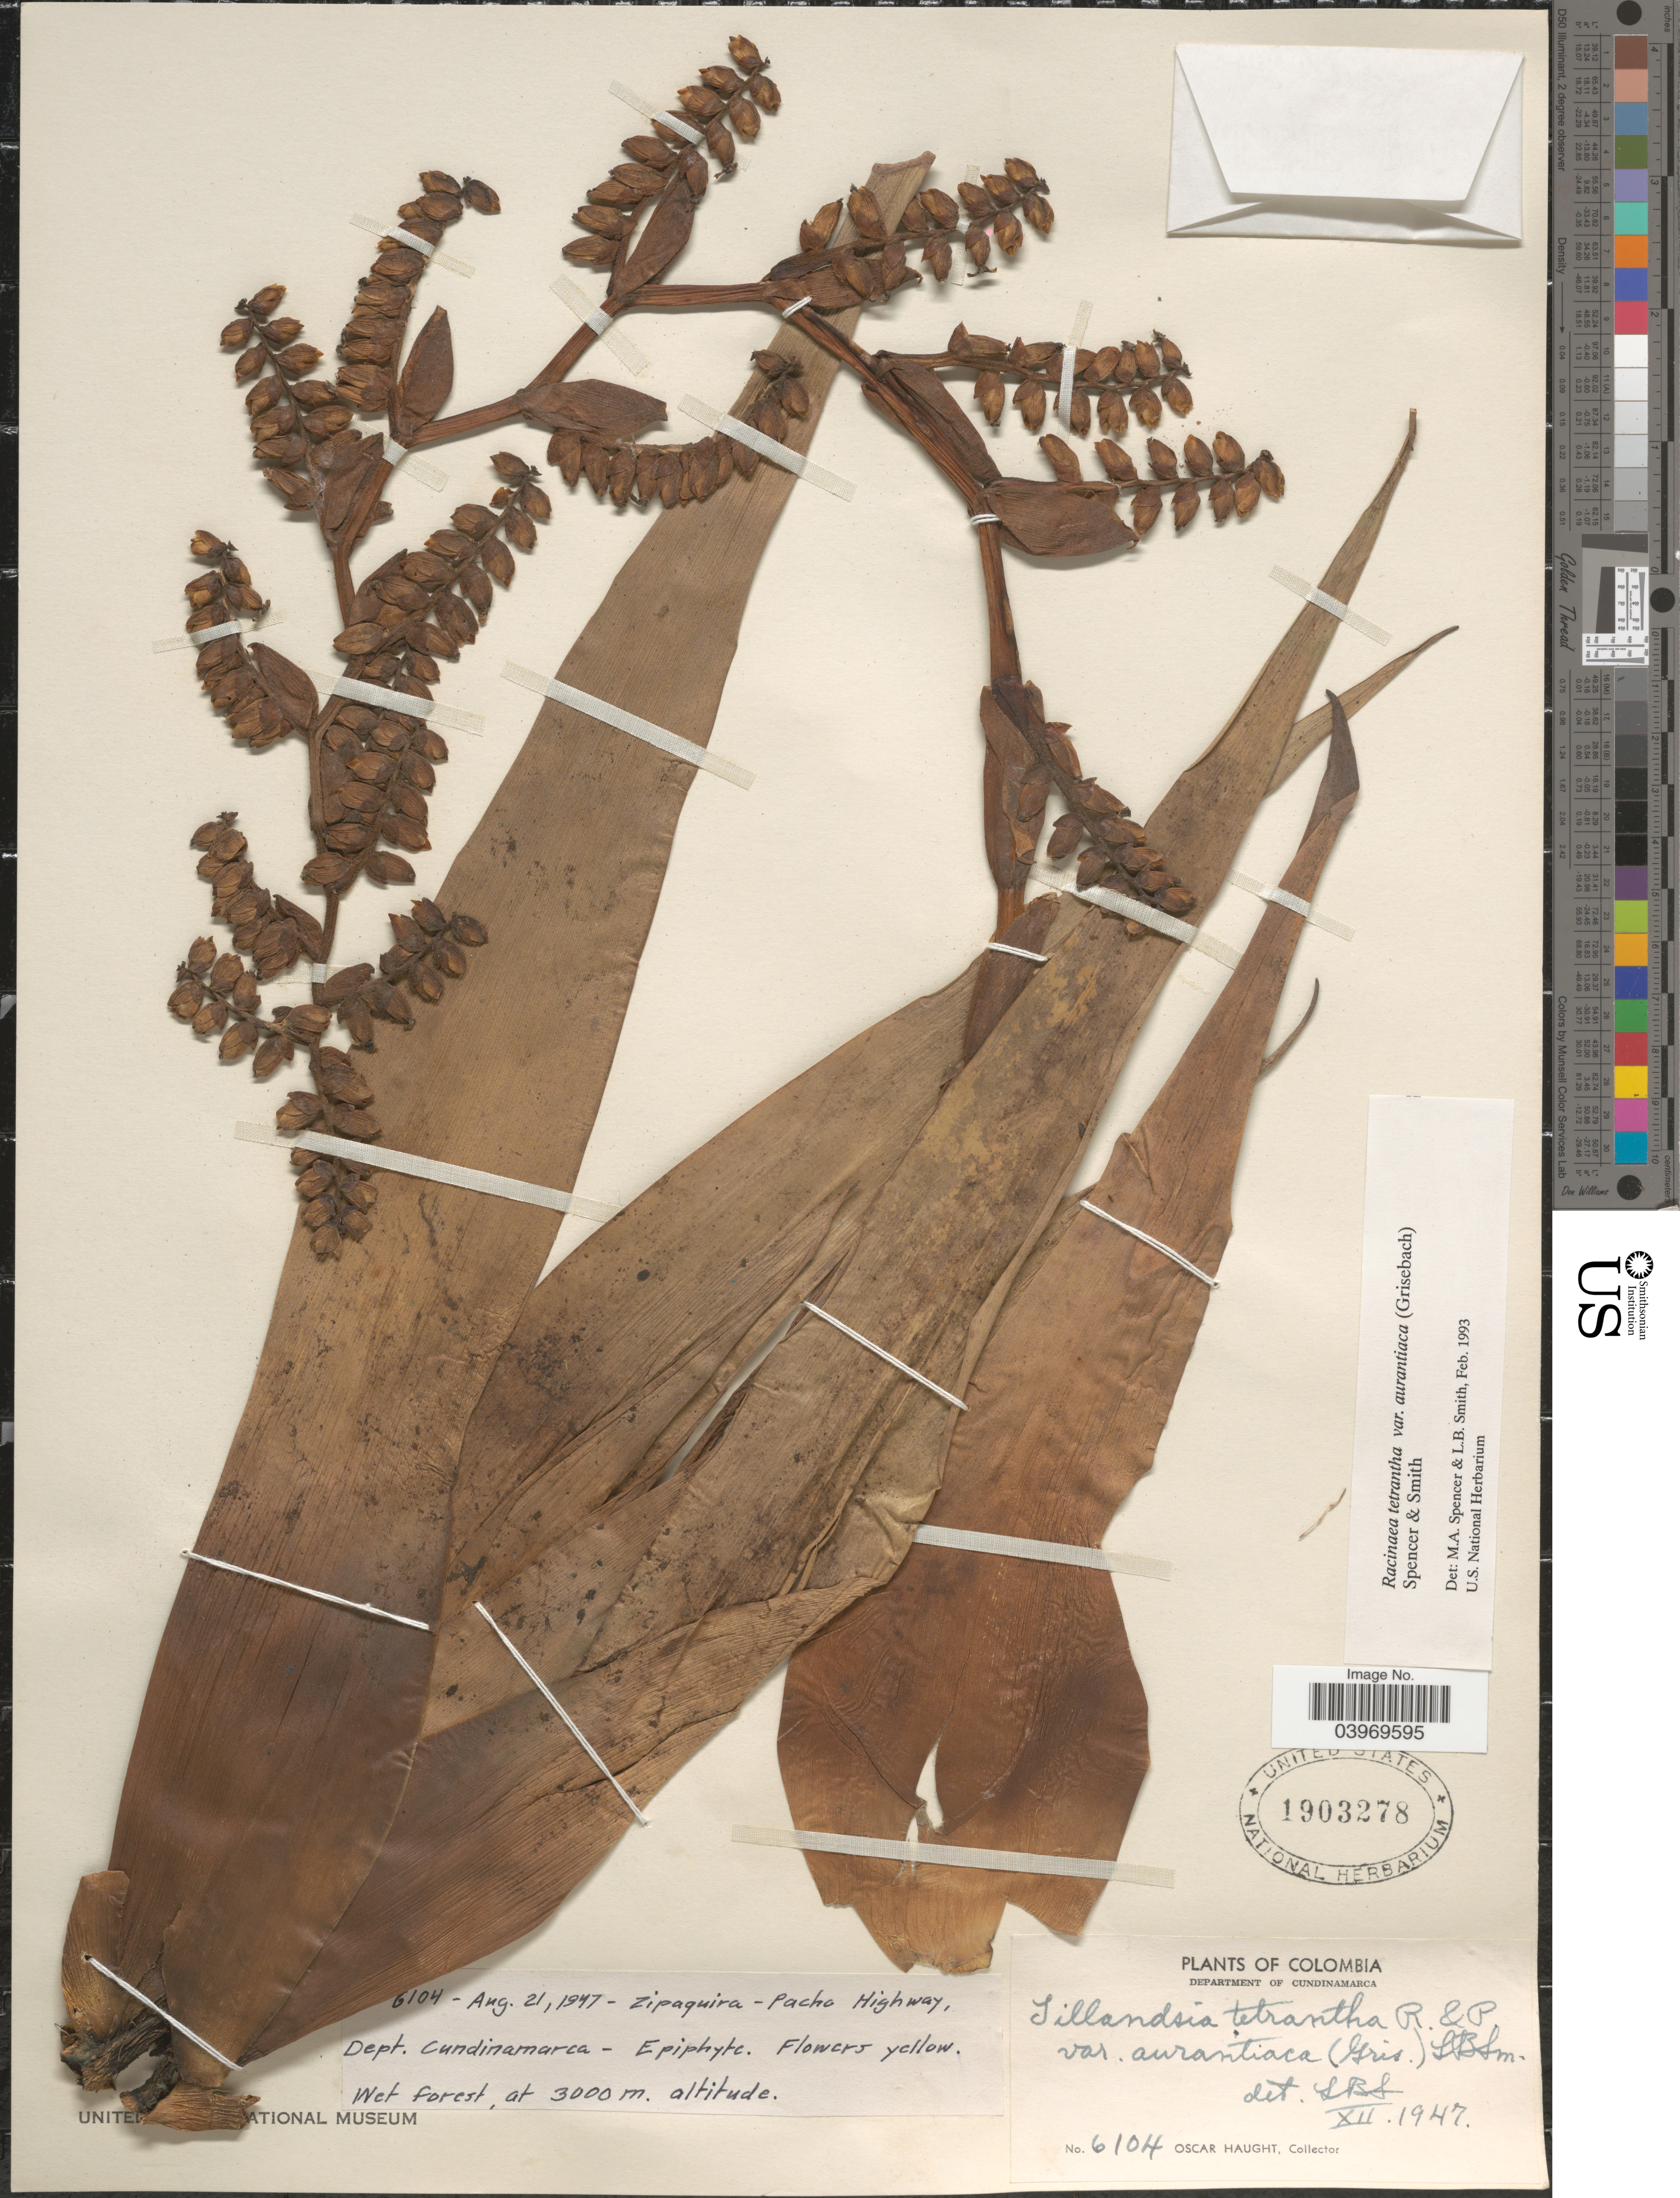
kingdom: Plantae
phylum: Tracheophyta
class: Liliopsida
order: Poales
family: Bromeliaceae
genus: Racinaea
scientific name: Racinaea tetrantha var. aurantiaca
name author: (Griseb.) M.A. Spencer & L.B. Sm.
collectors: O. L. Haught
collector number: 6104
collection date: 1947-08-21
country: Colombia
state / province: Cundinamarca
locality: Pacho Highway, Dept. Cundinamarca.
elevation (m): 3000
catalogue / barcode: US 1903278